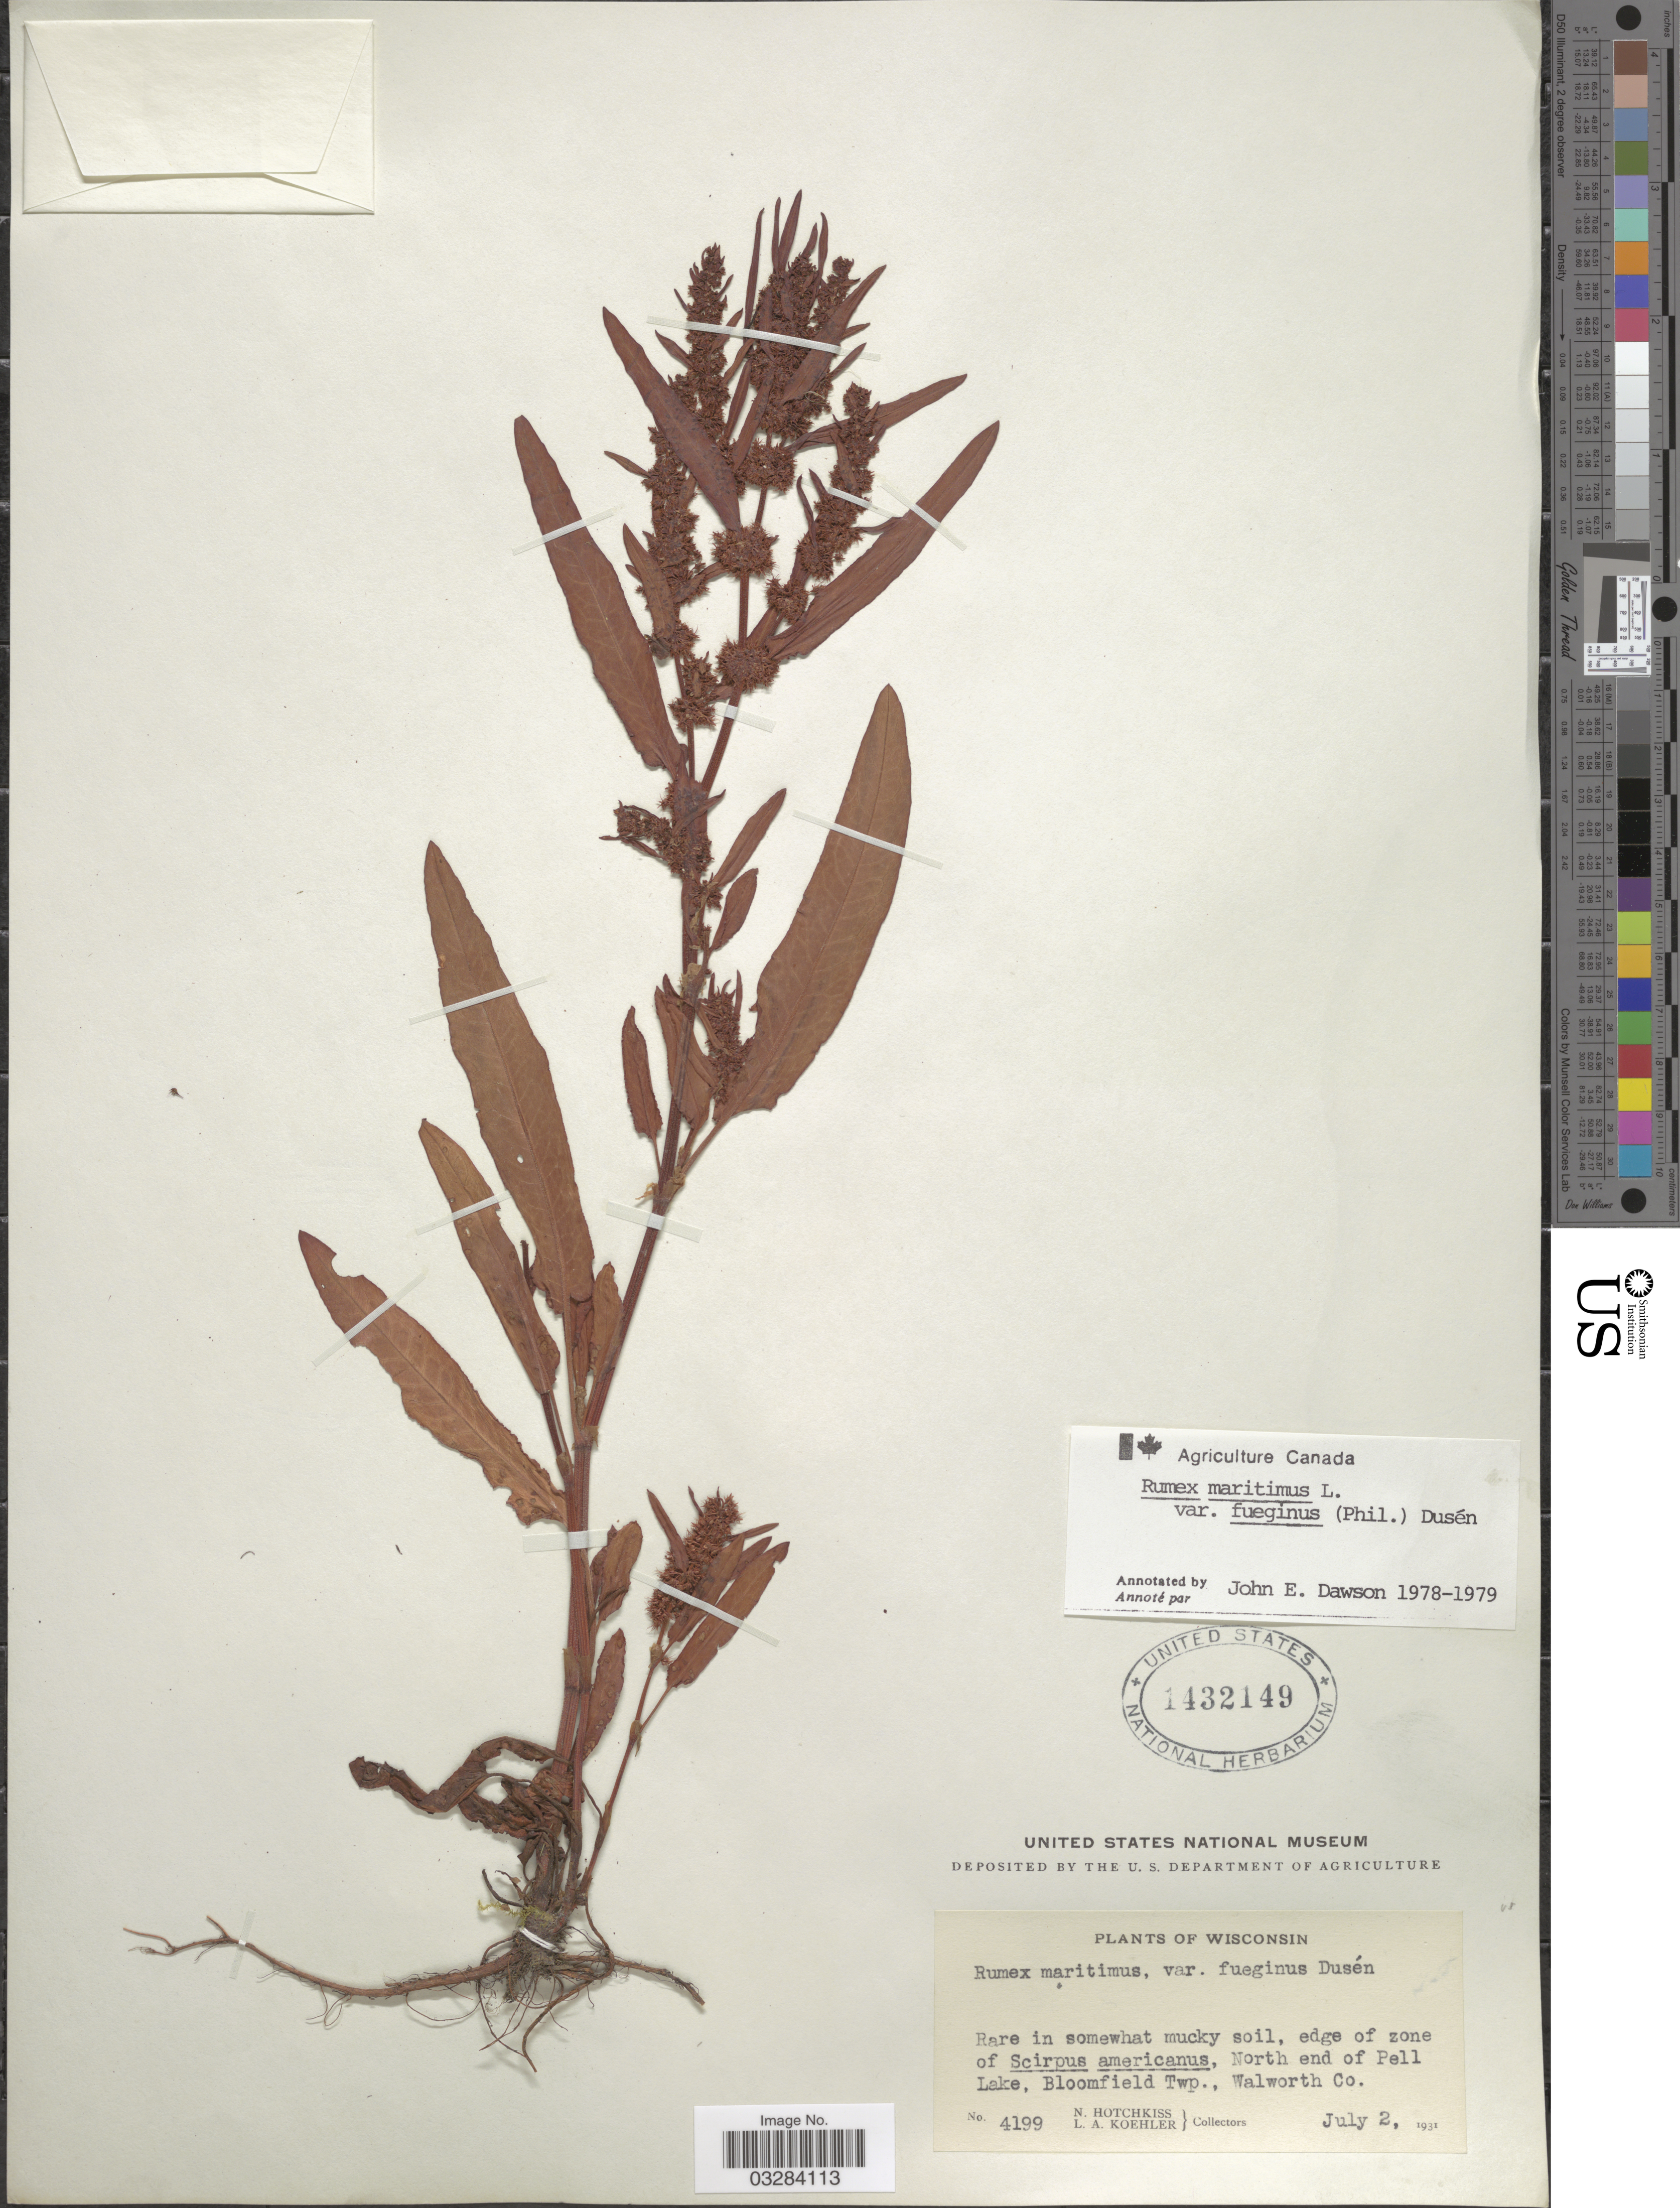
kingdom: Plantae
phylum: Tracheophyta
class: Magnoliopsida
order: Caryophyllales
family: Polygonaceae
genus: Rumex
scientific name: Rumex maritimus var. fueginus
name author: (Phil.) Dusén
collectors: N. Hotchkiss & L. Koehler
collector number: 4199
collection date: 1931-07-02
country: United States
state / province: Wisconsin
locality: North end of Pell Lake, Bloomfield Twp., Walworth Co.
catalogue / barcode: US 1432149